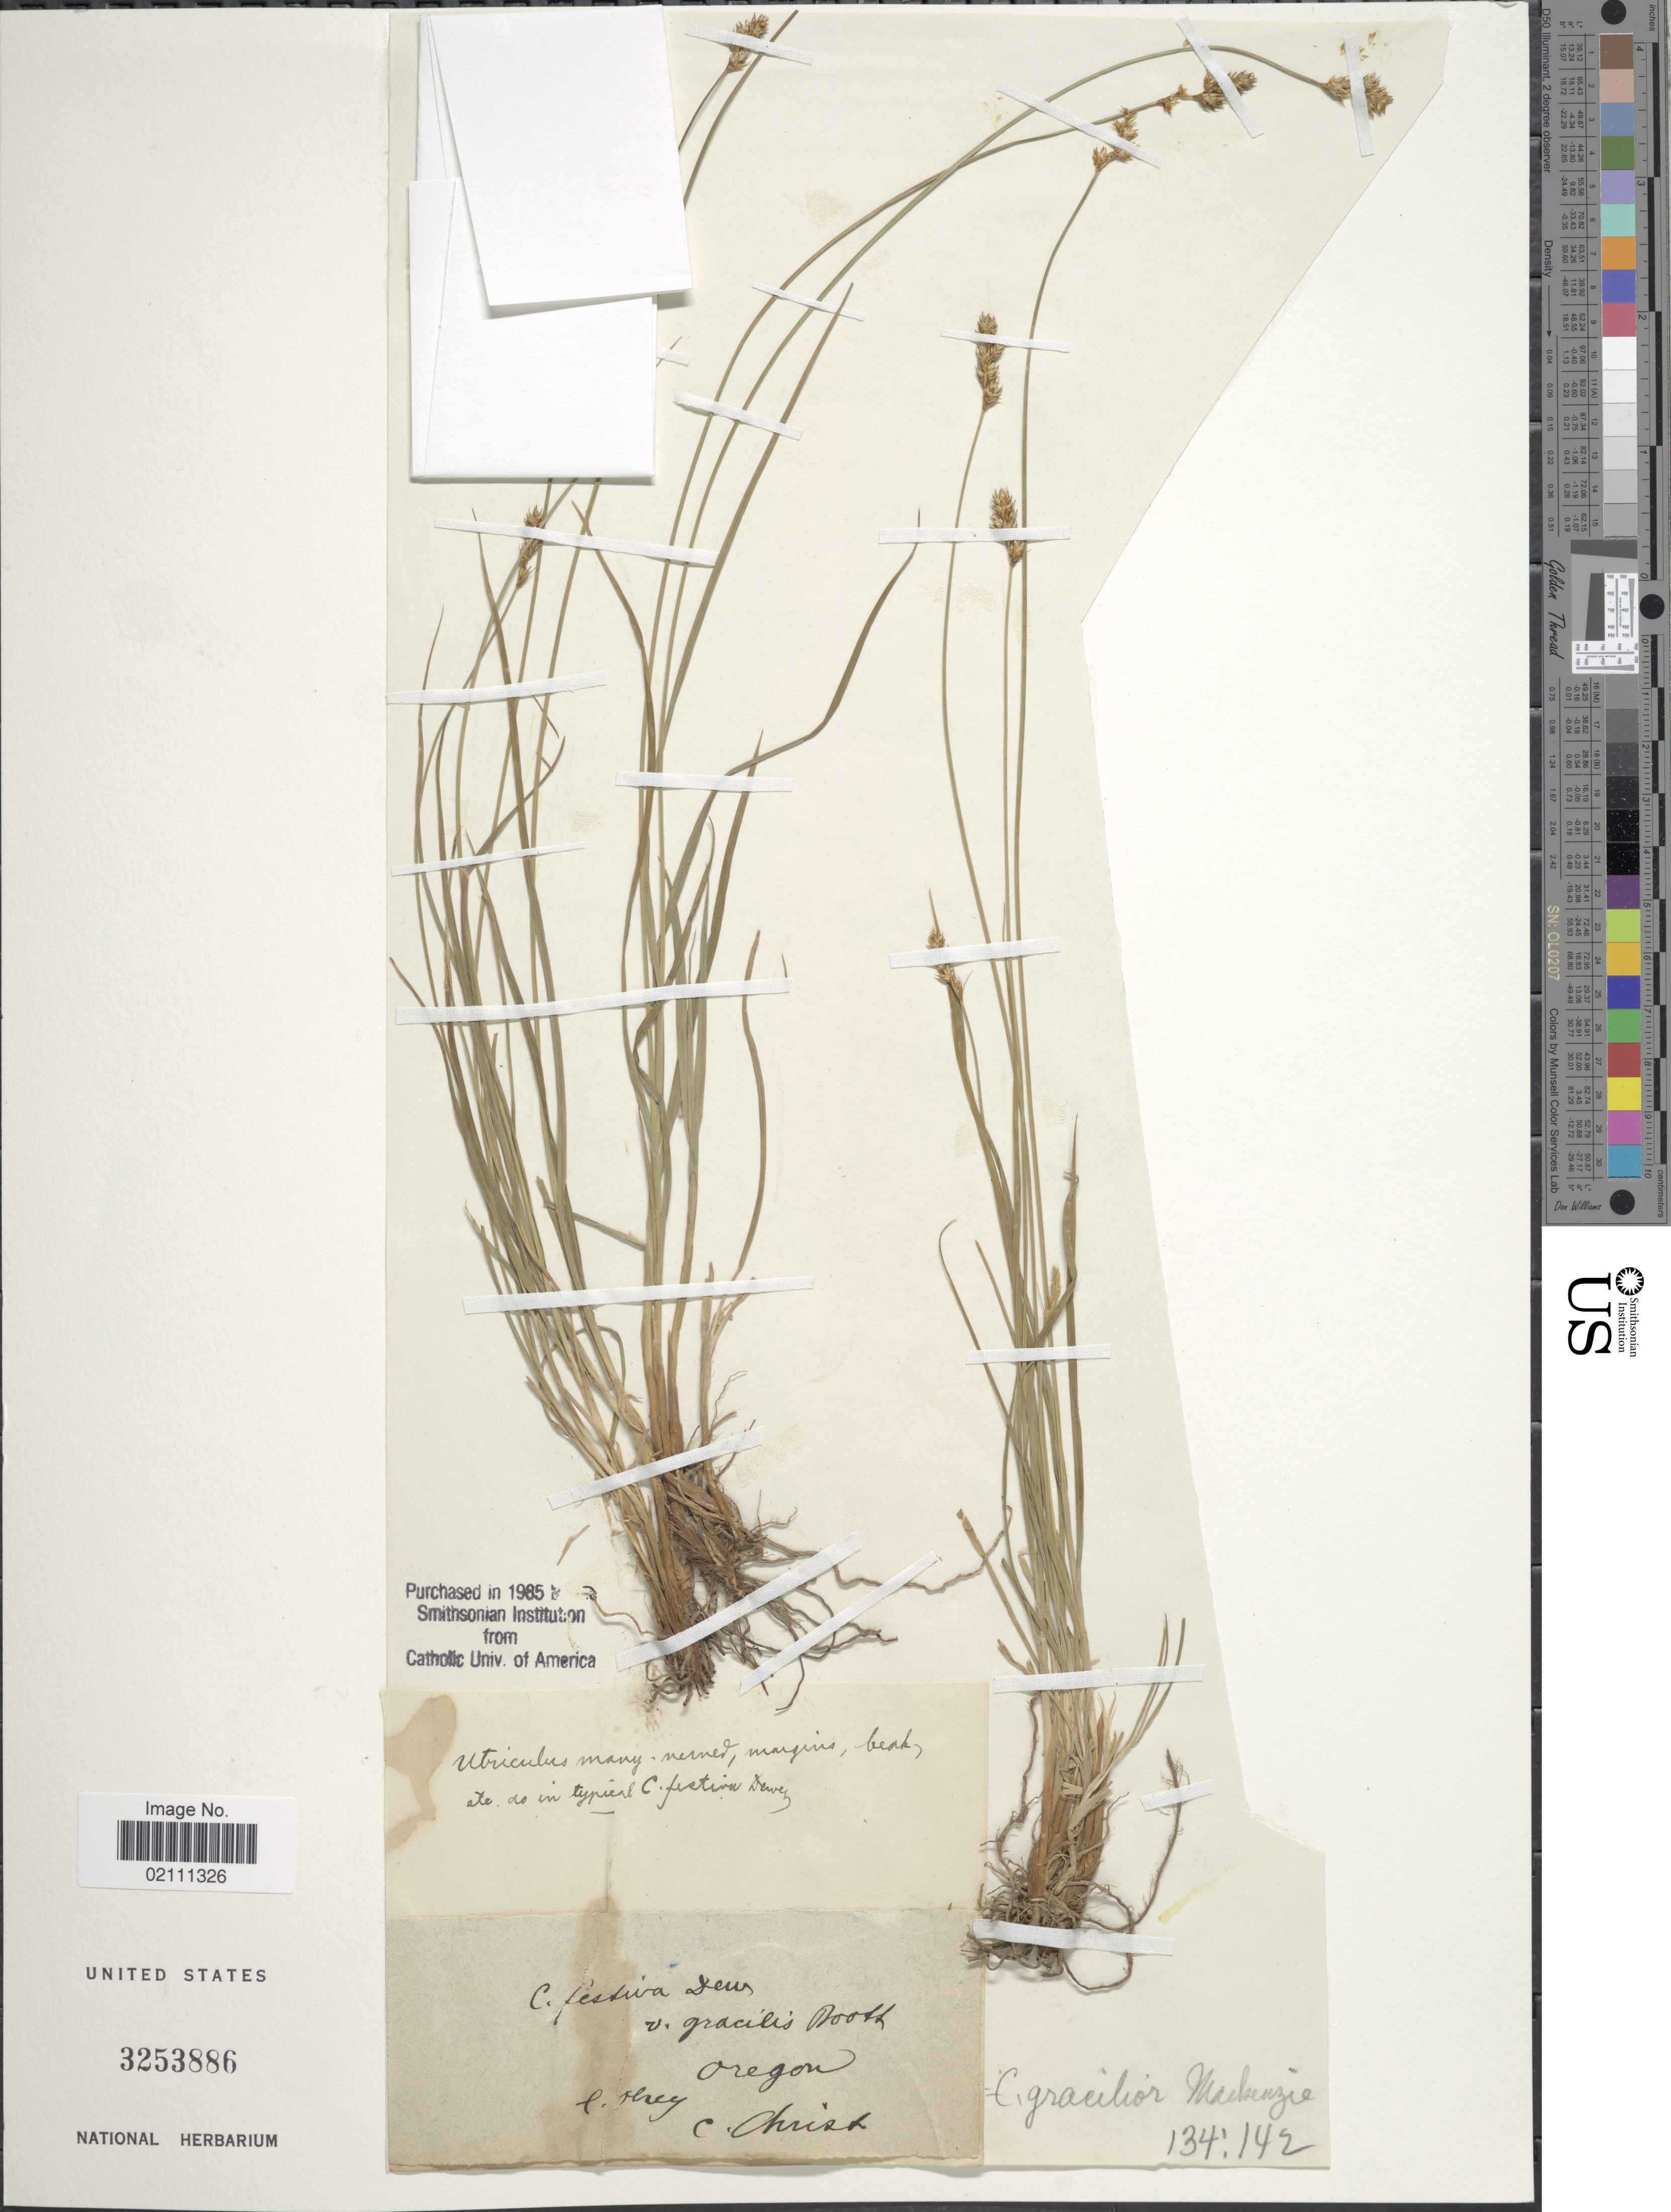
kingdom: Plantae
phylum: Tracheophyta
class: Liliopsida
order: Poales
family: Cyperaceae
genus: Carex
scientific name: Carex gracilior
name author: Mack.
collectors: Christ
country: United States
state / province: Oregon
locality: C. ercy. [interpreted] [unsure placement]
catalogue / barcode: US 3253886